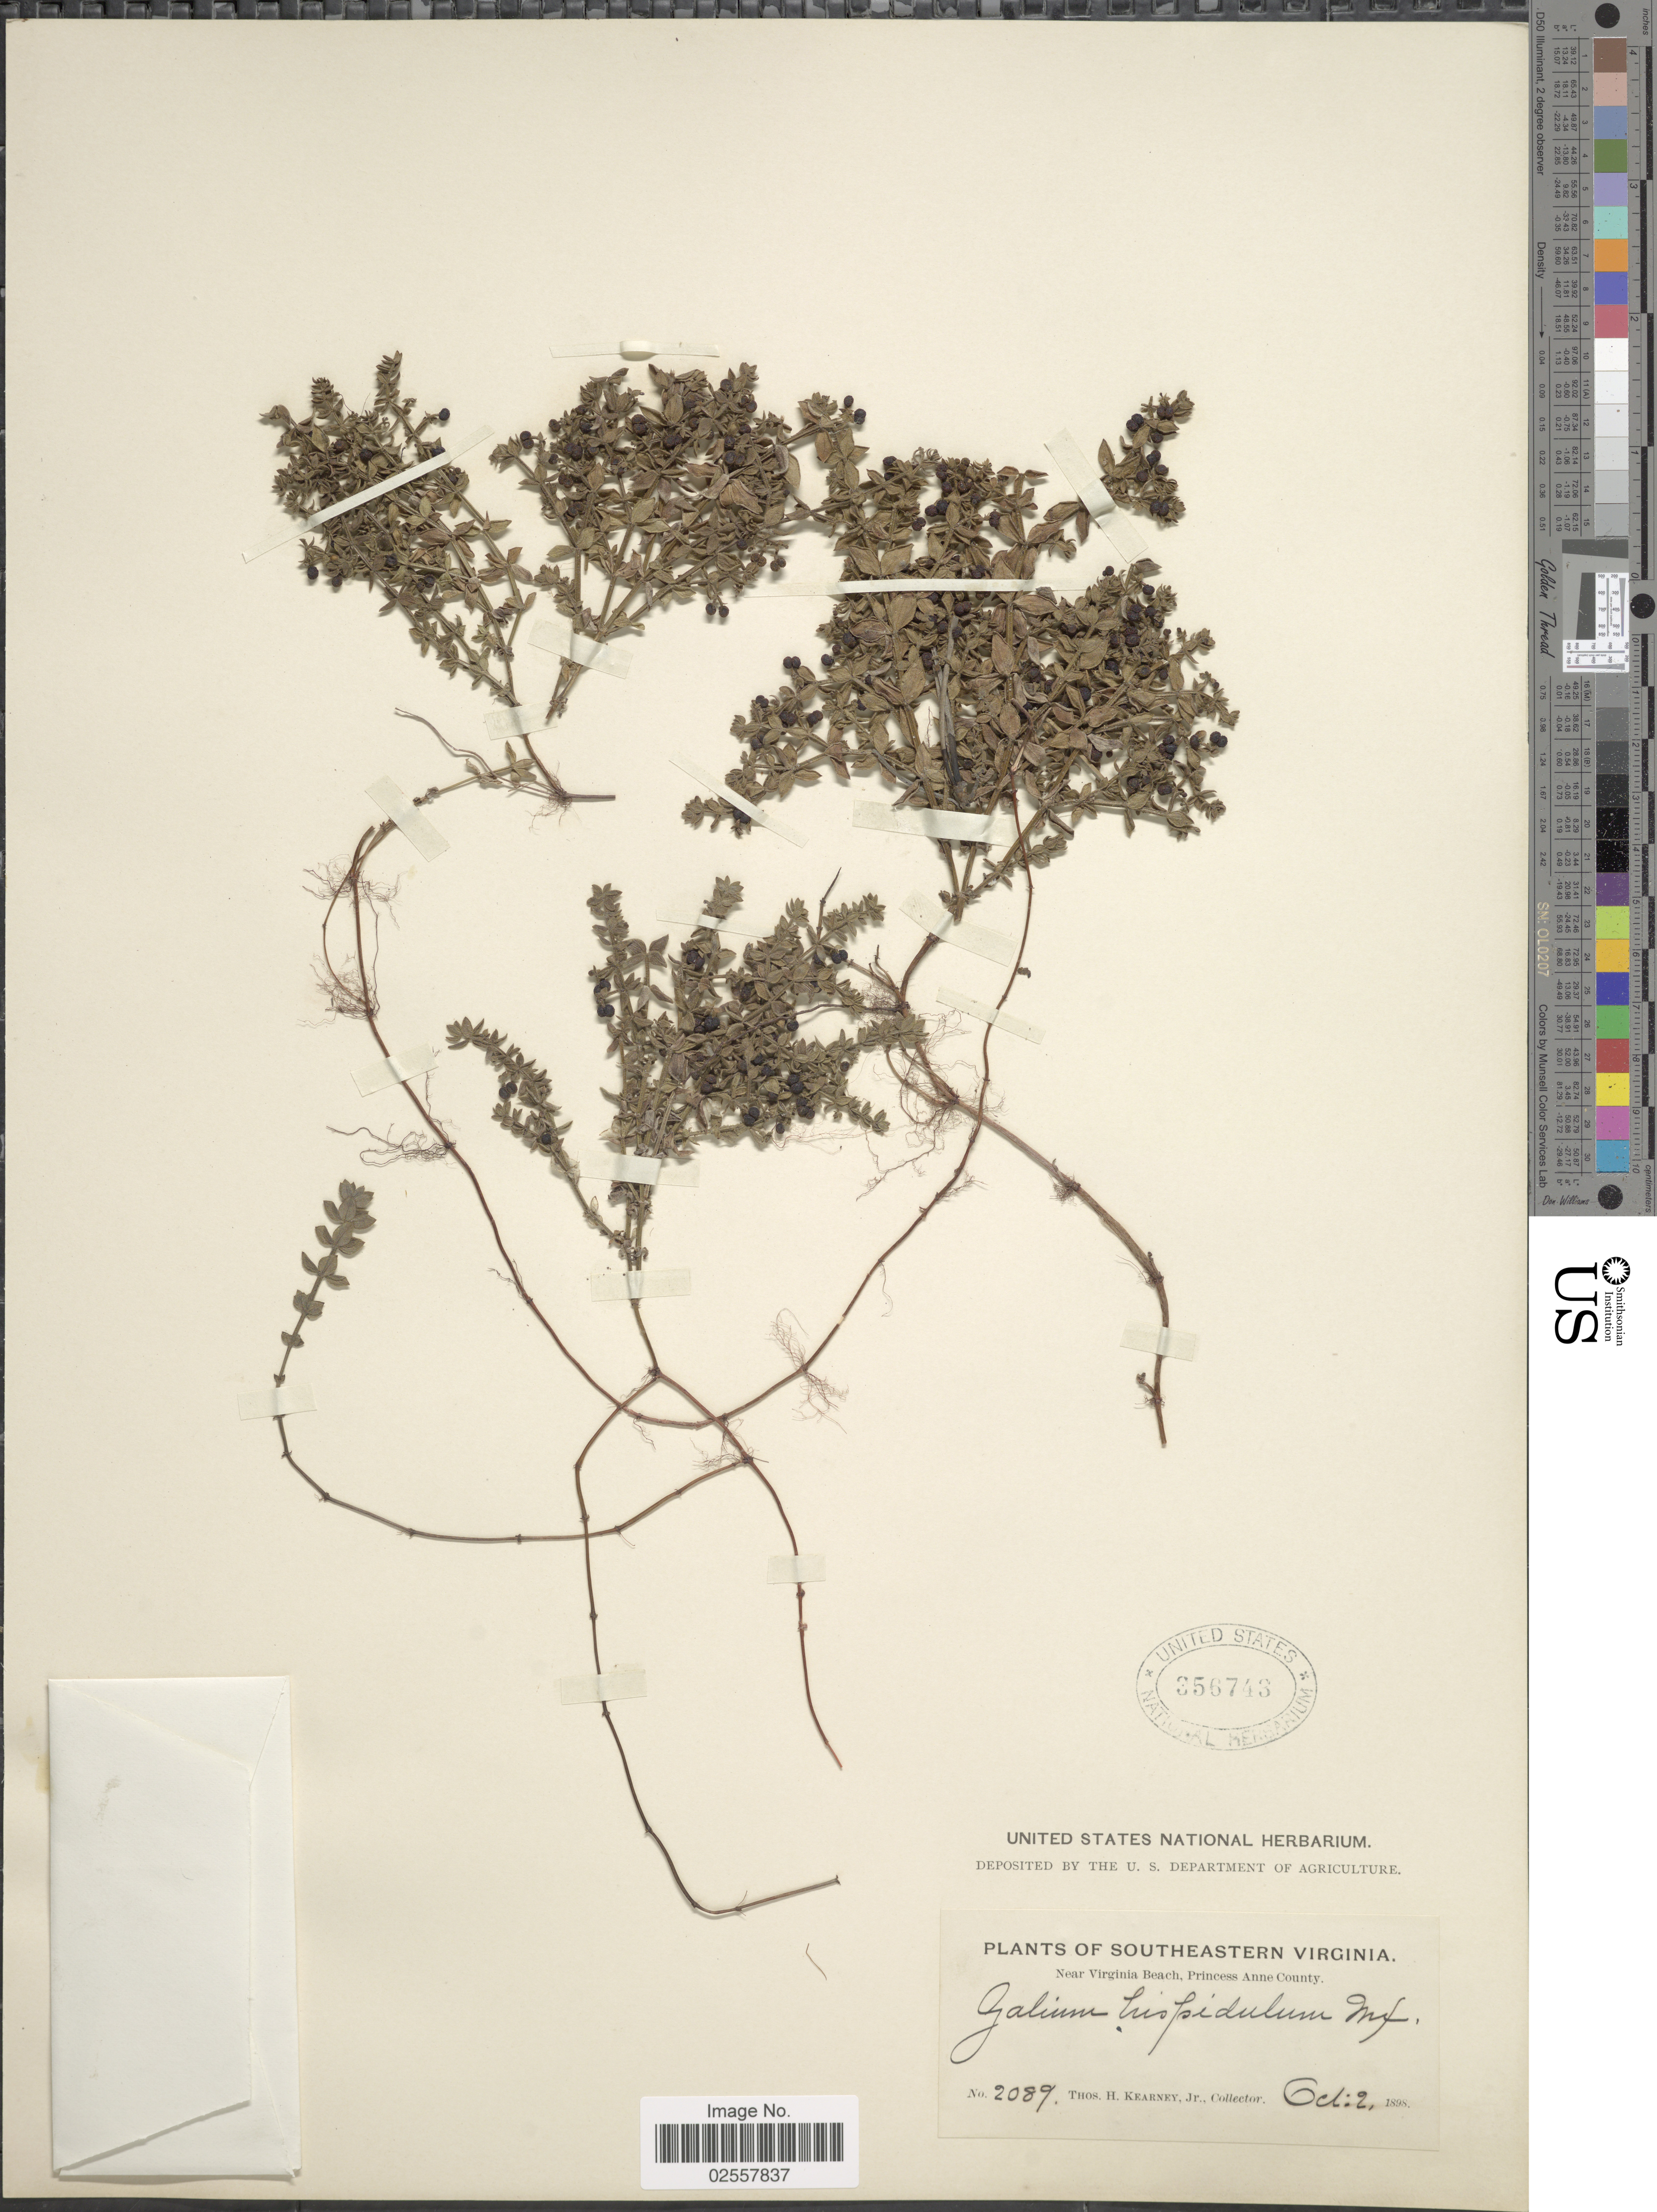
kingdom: Plantae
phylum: Tracheophyta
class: Magnoliopsida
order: Gentianales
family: Rubiaceae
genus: Galium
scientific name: Galium hispidulum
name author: Michx.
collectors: T. H. Kearney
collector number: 2089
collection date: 1898-10-02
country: United States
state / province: Virginia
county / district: City of Virginia Beach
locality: Southeastern Virginia. Near Virginia Beach, Princess Anne (=historic county name) County.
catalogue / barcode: US 356743